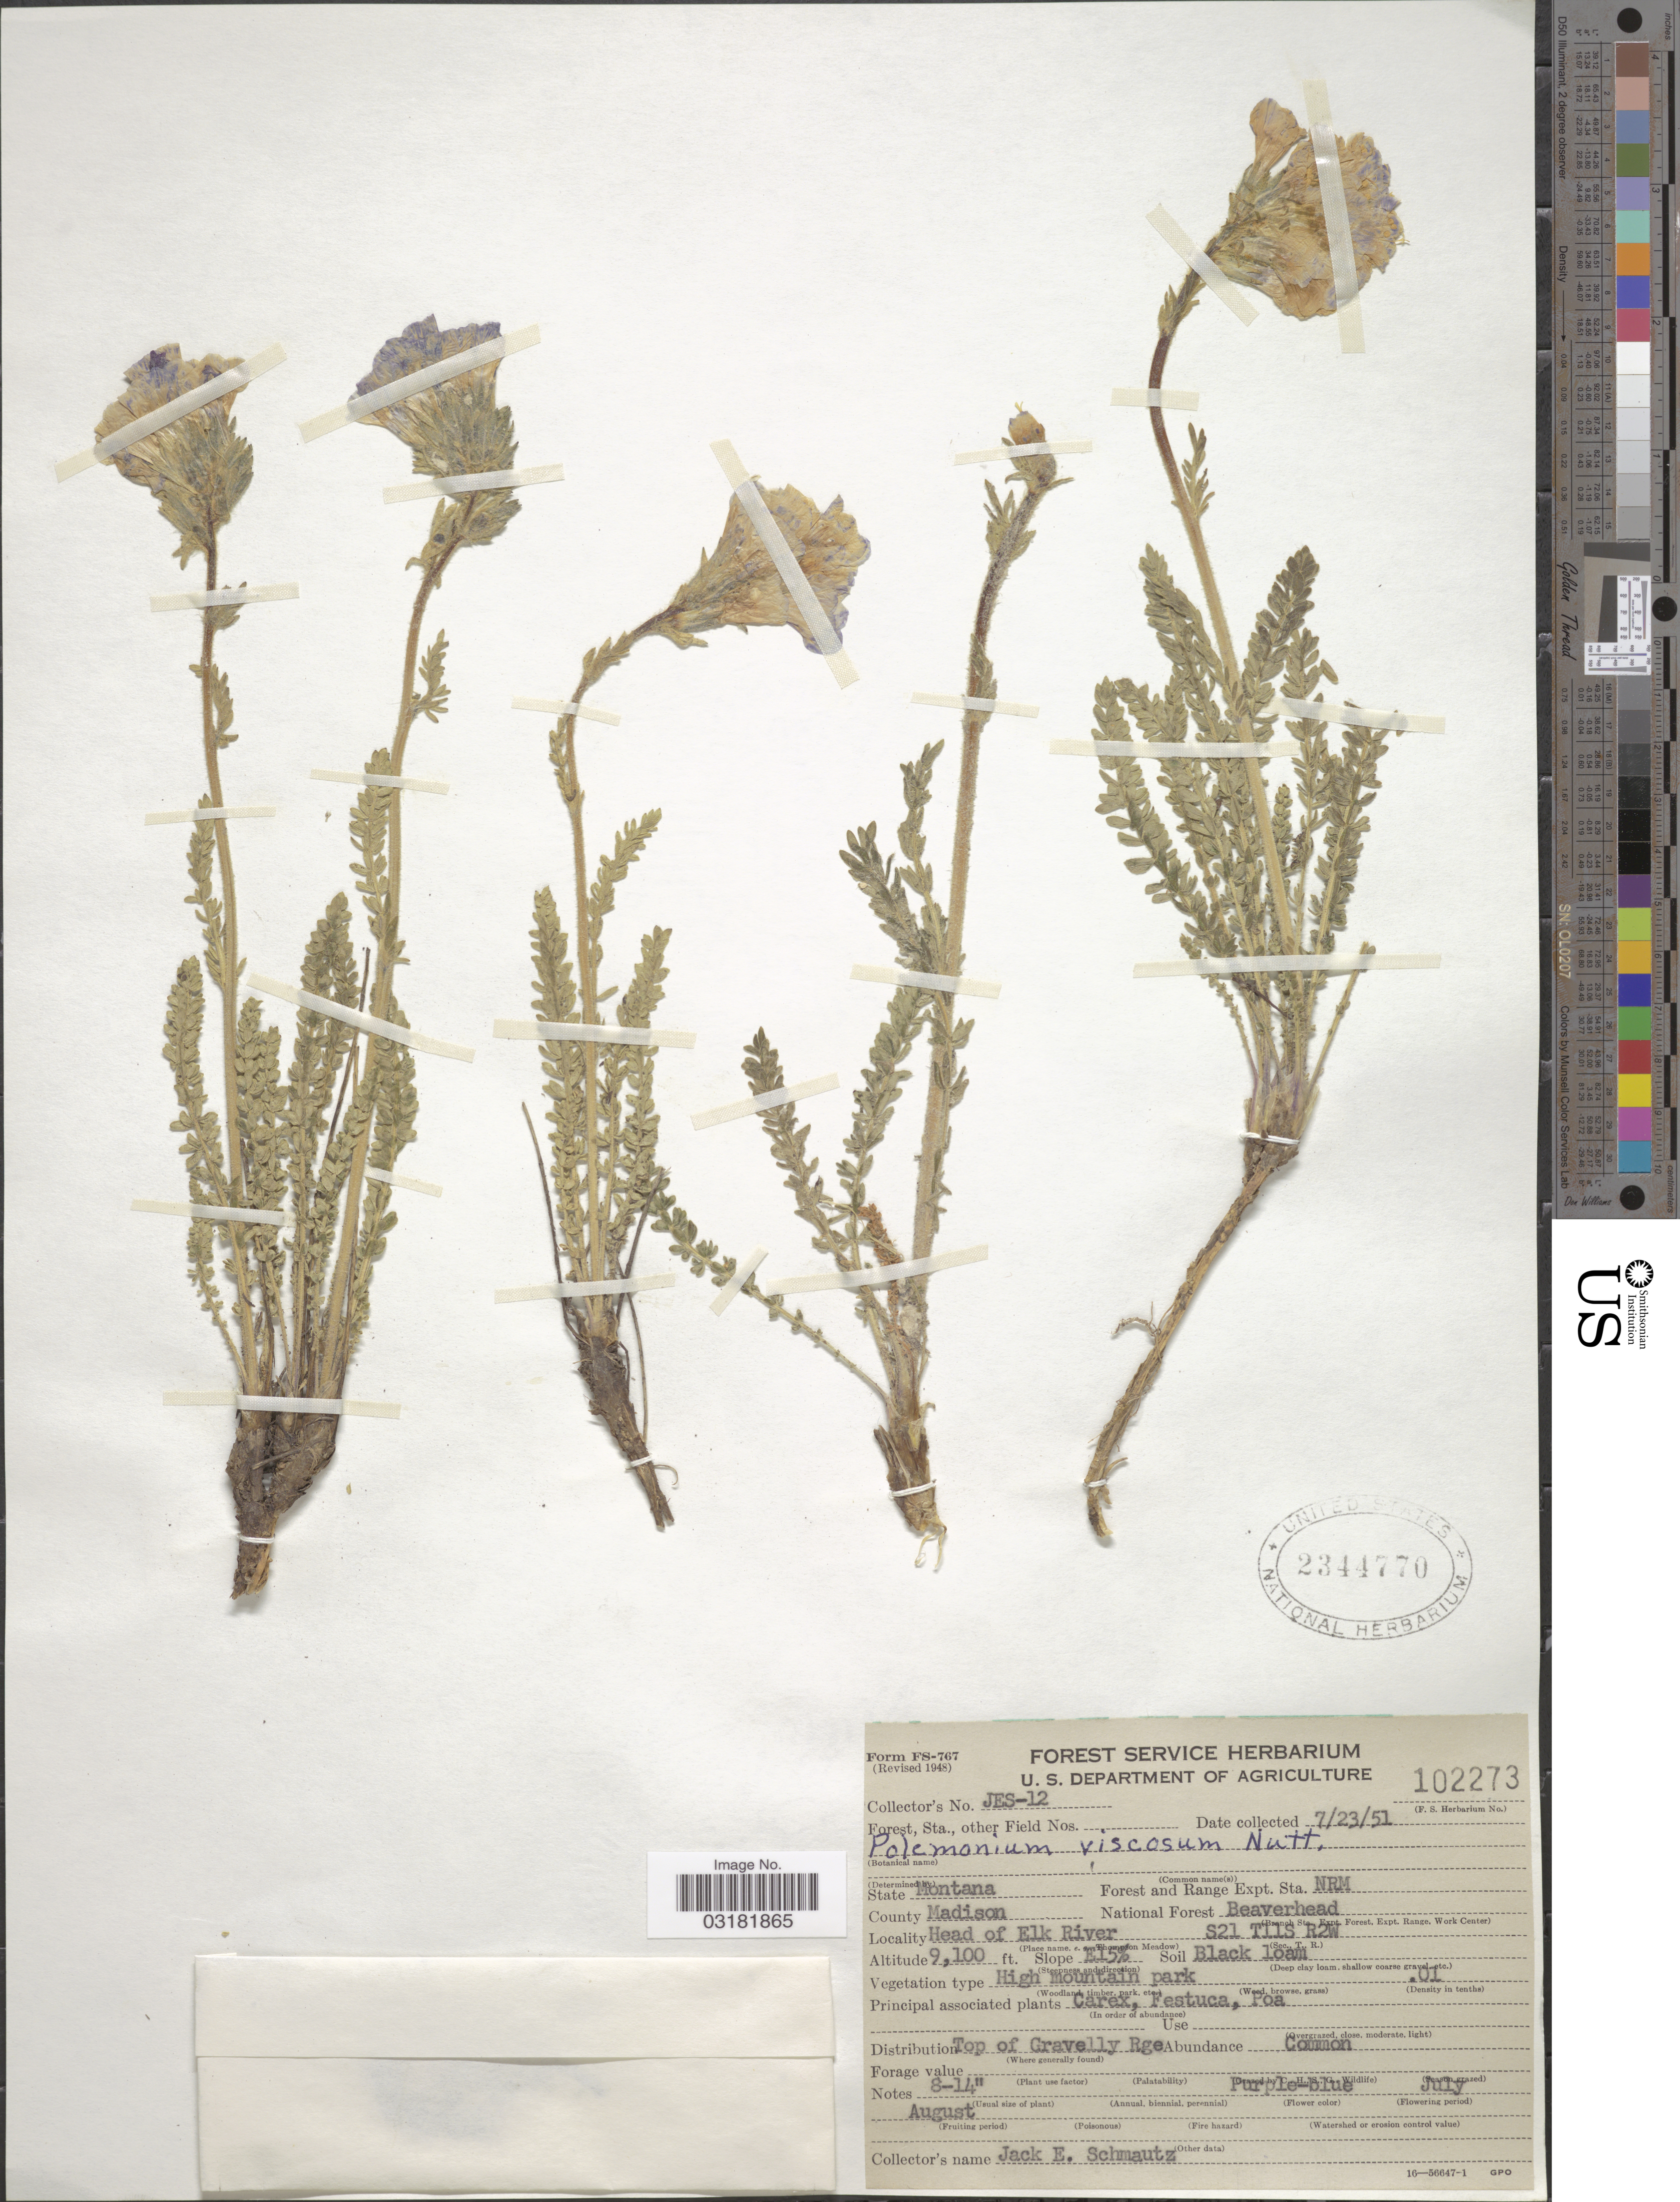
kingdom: Plantae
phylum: Tracheophyta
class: Magnoliopsida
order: Ericales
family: Polemoniaceae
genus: Polemonium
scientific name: Polemonium viscosum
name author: Nutt.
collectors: J. Schmautz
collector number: JES-12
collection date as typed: Transcribed d/m/y: 23/7/51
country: United States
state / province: Montana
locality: County Madison. Head of Elk River. S21 T11S R2W.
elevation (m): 2774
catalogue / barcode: US 2344770